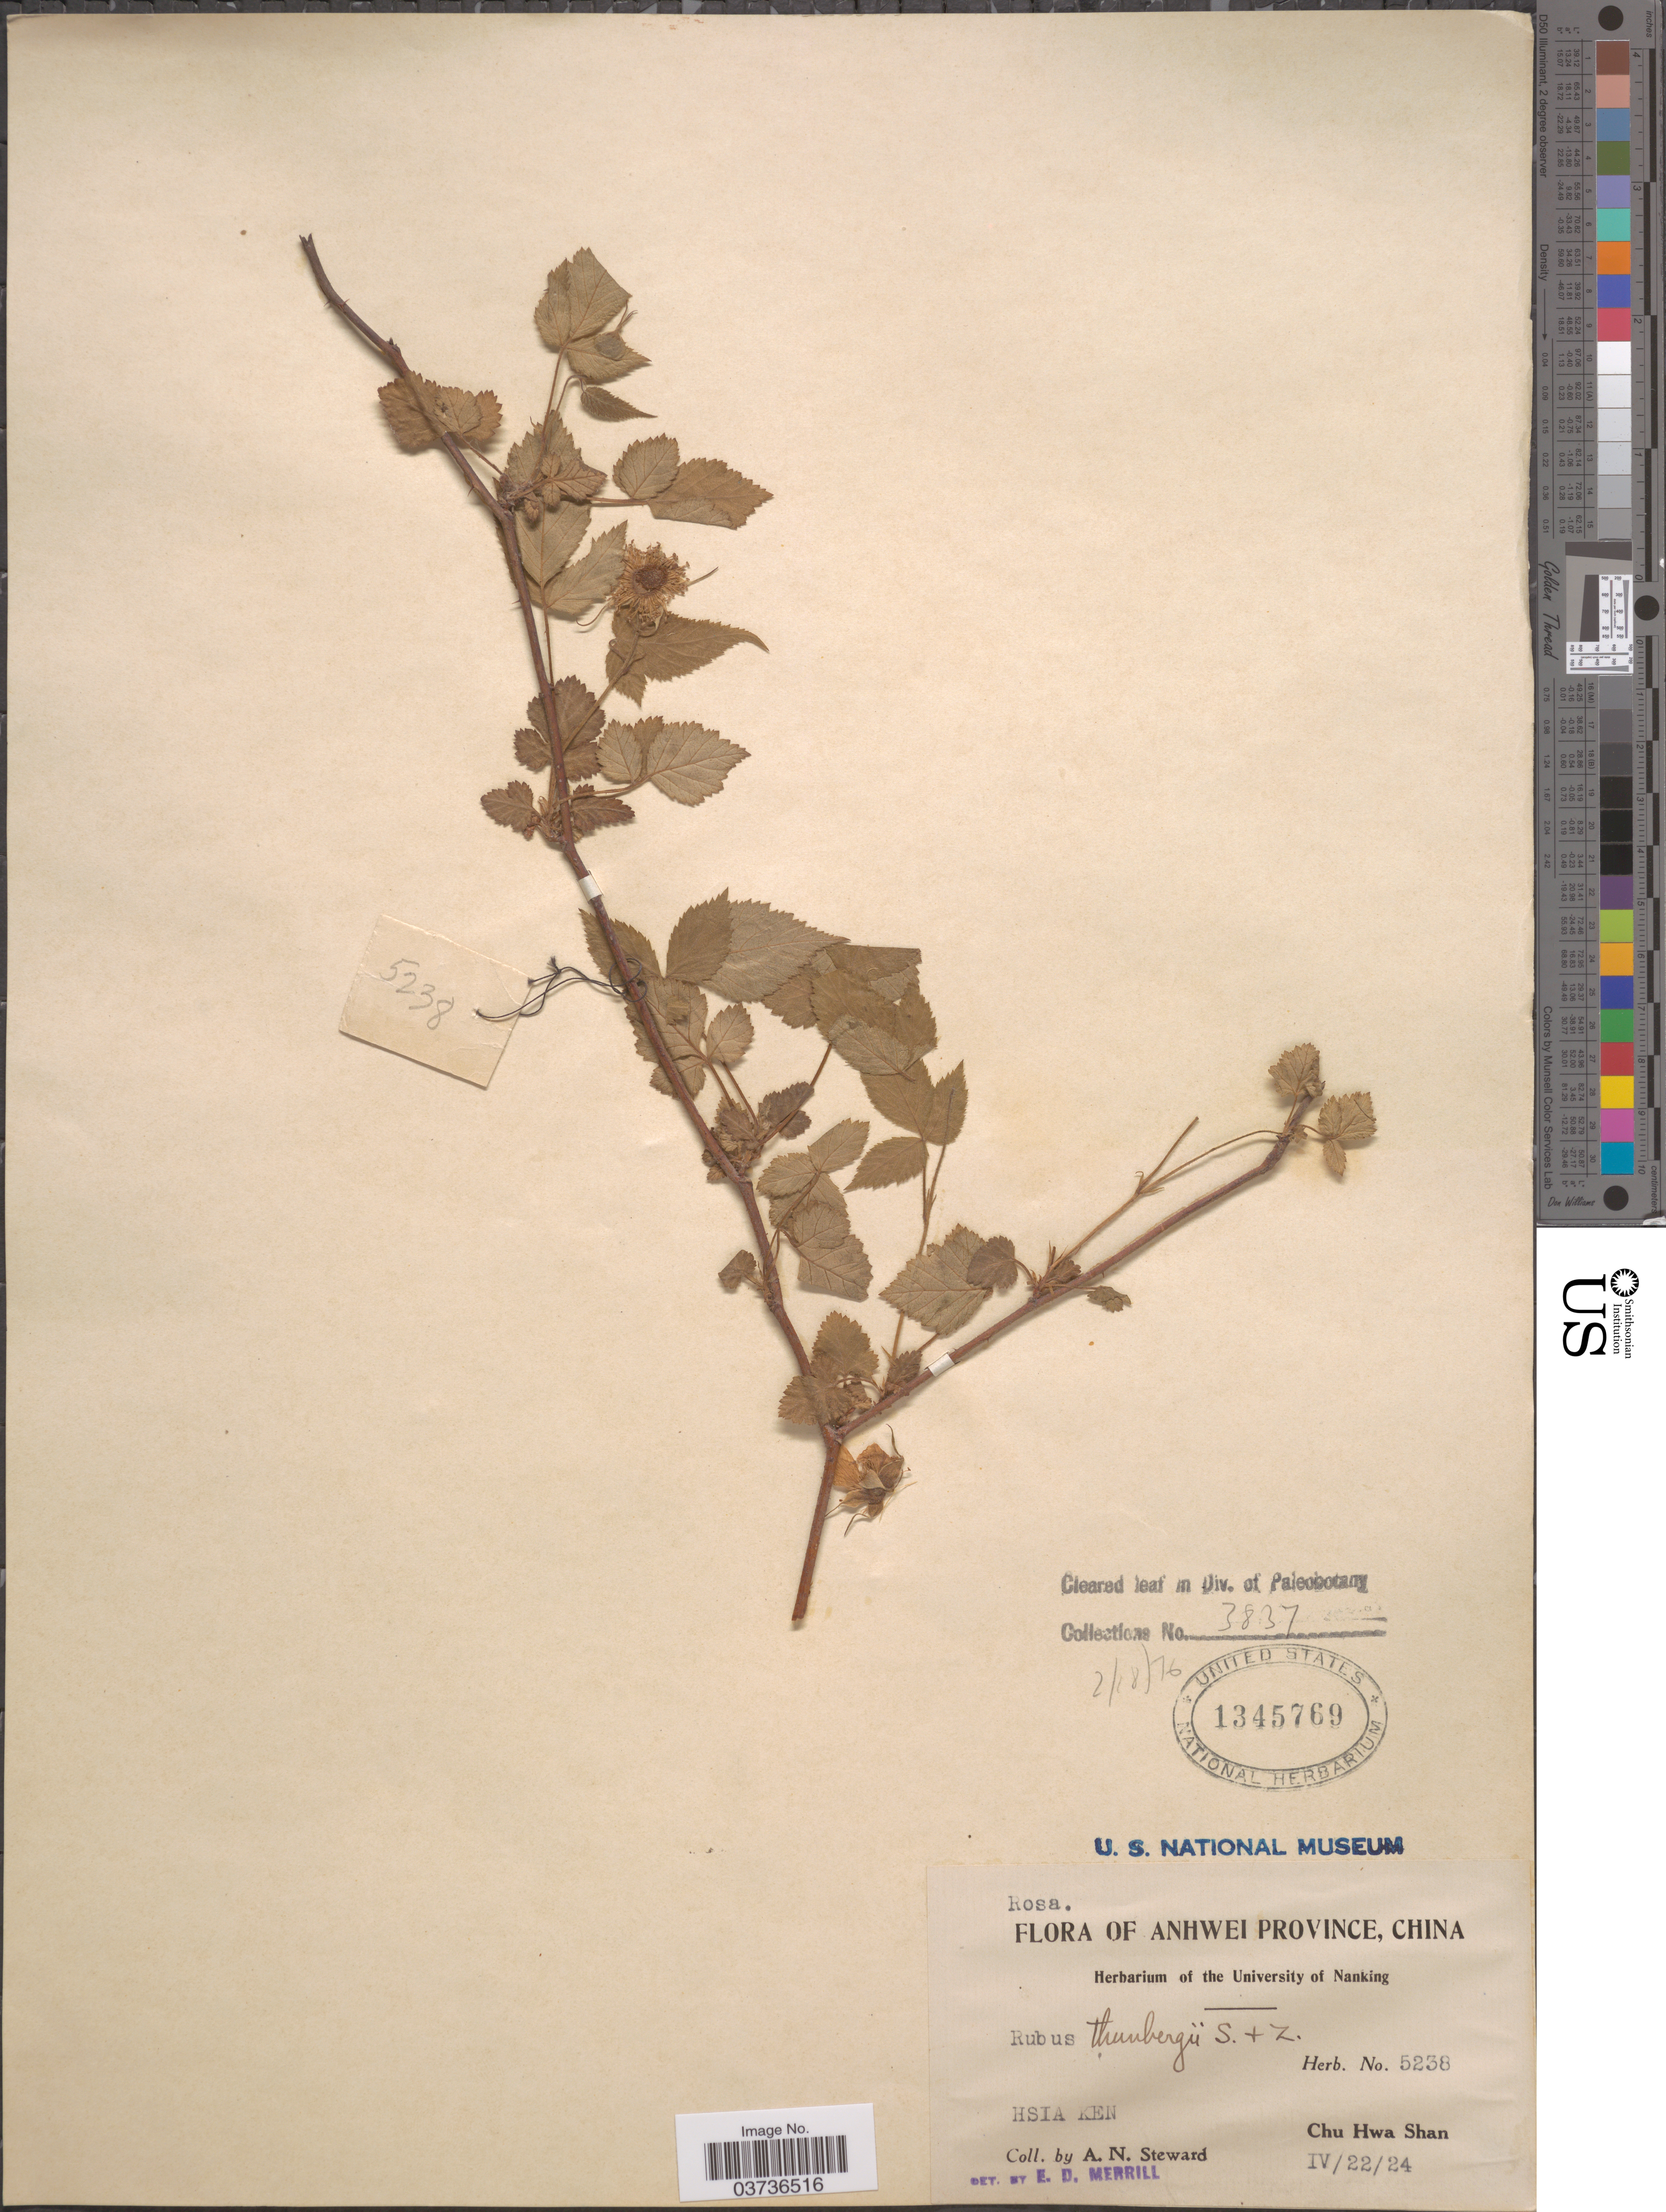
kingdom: Plantae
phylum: Tracheophyta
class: Magnoliopsida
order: Rosales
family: Rosaceae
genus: Rubus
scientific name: Rubus thunbergii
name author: Siebold & Zucc.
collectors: A. N. Steward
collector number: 5238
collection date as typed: Transcribed d/m/y: 22/4/24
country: China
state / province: Anhui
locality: Anhwei Province. Hsia Ken. Chu Hwa Shan.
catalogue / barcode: US 1345769